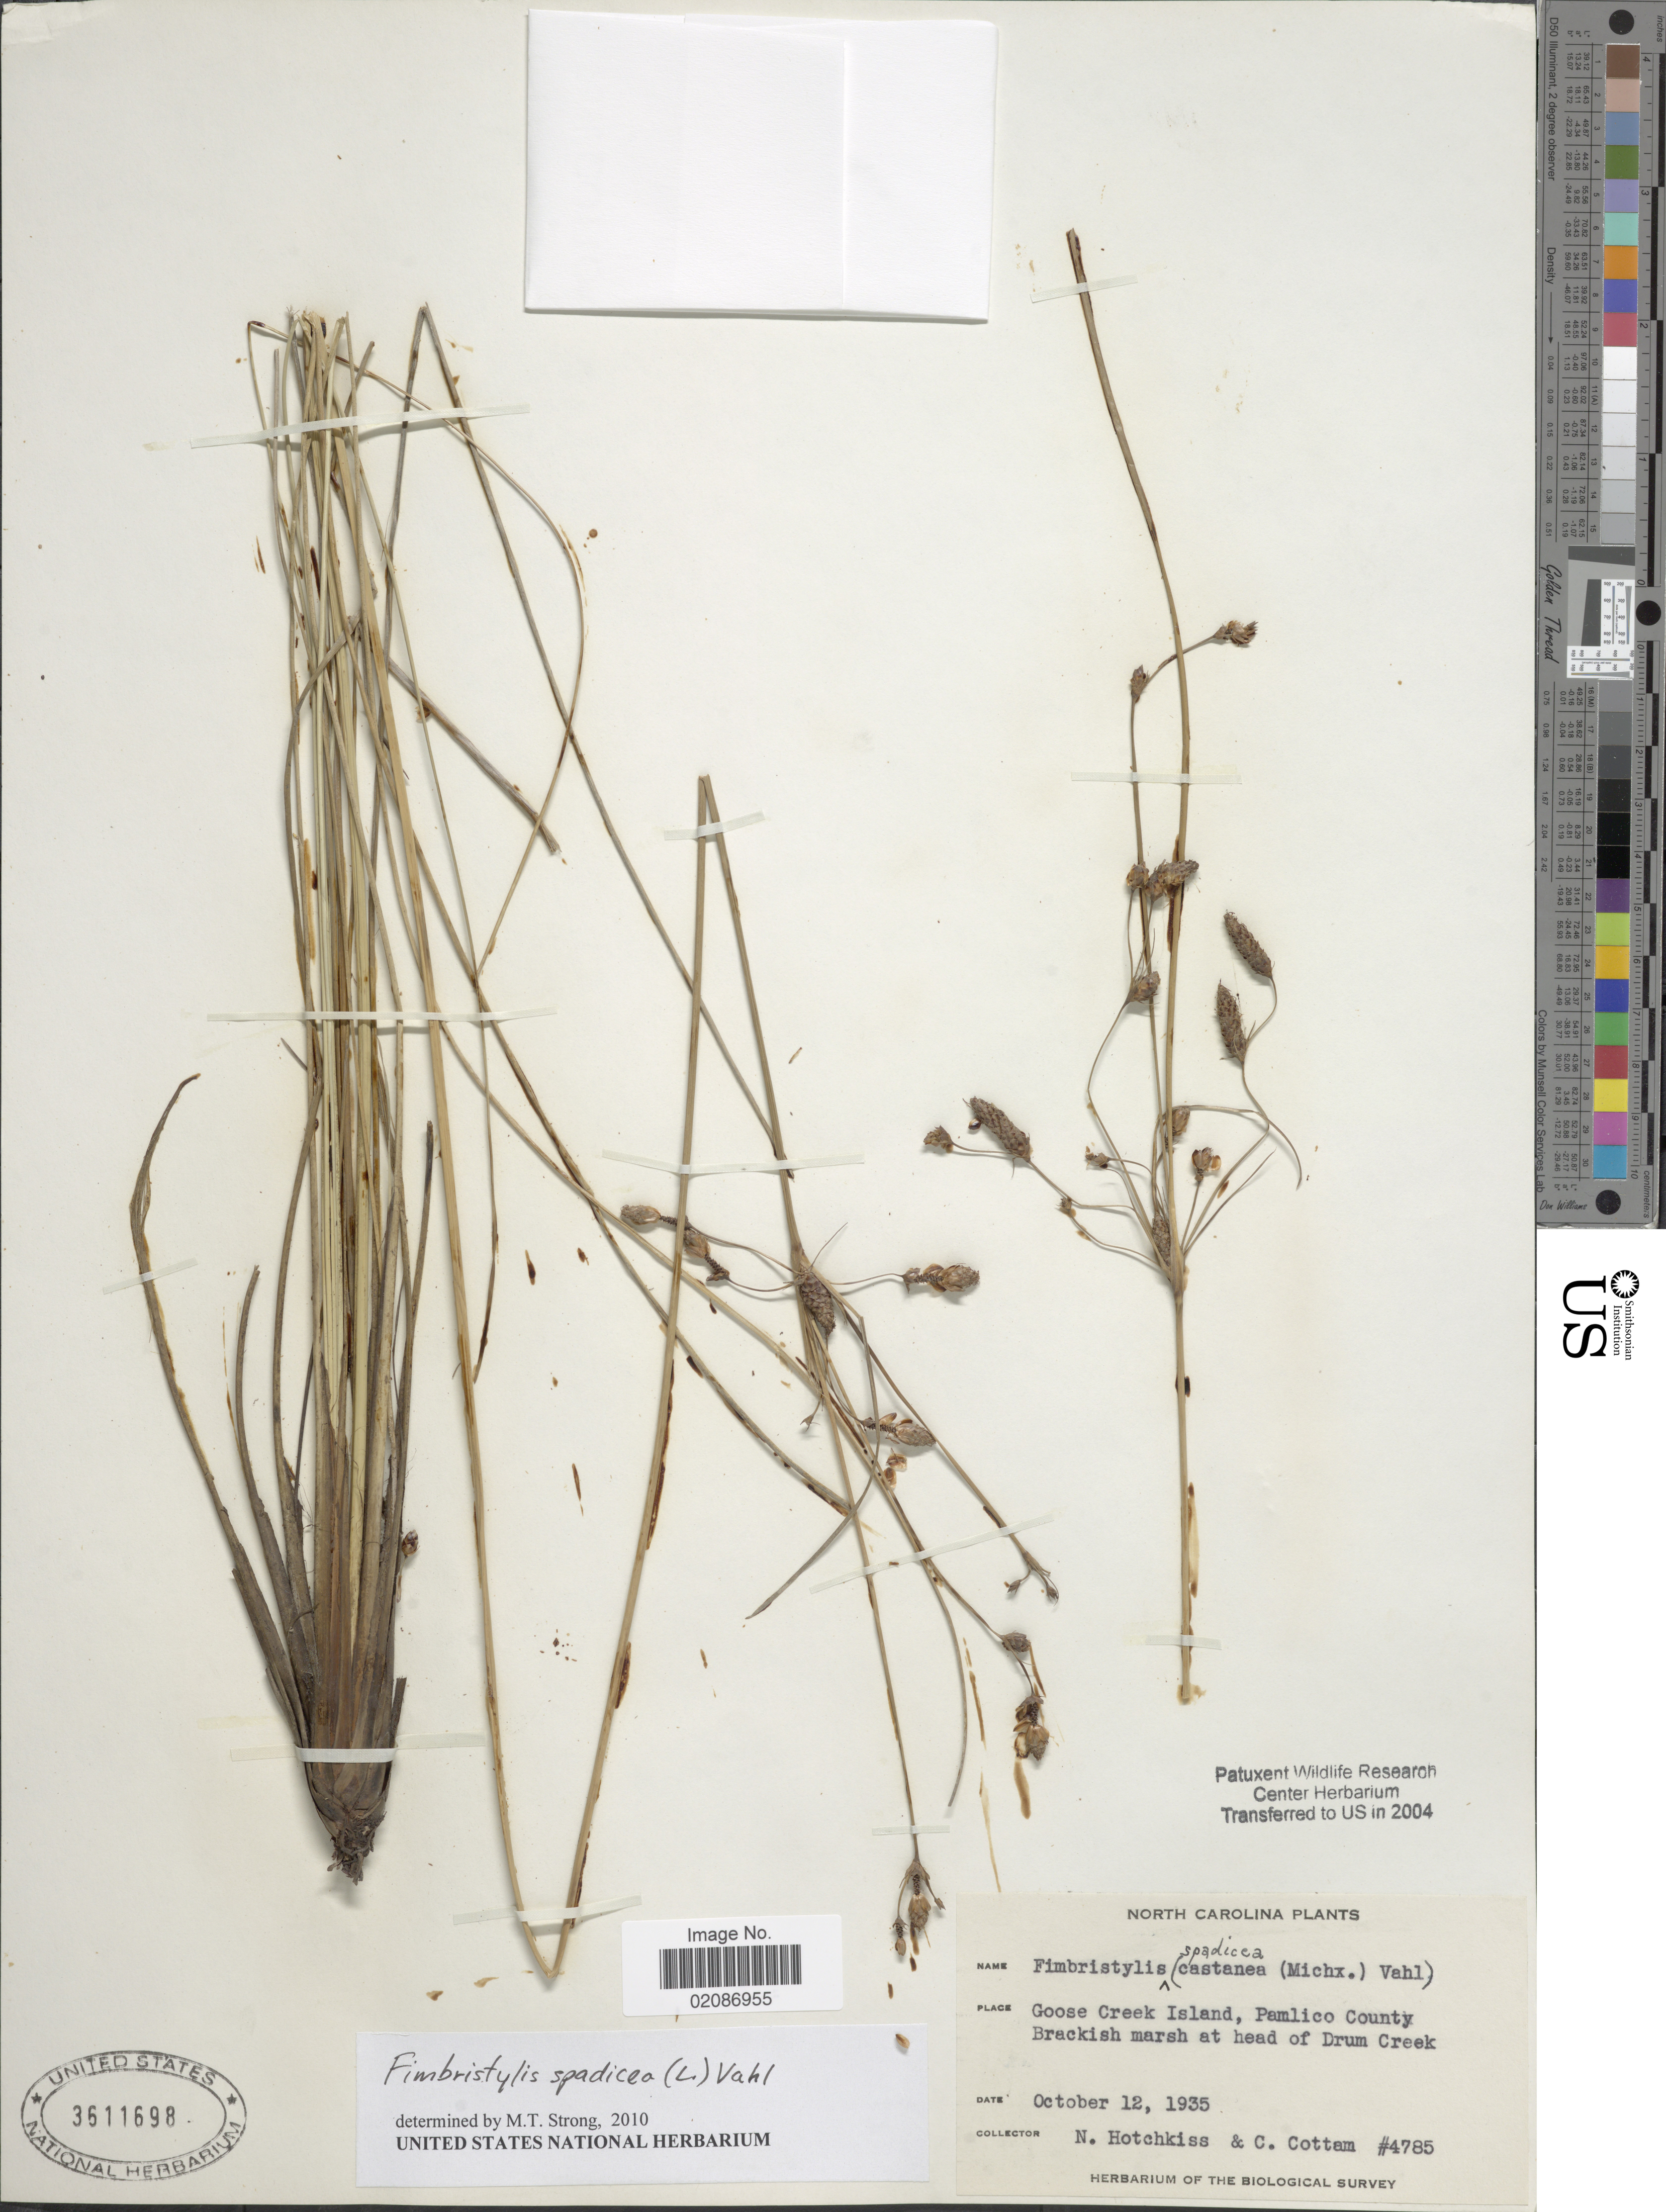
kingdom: Plantae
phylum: Tracheophyta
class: Liliopsida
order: Poales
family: Cyperaceae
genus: Fimbristylis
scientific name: Fimbristylis castanea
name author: (Michx.) Vahl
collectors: N. Hotchkiss & C. Cottam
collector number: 4785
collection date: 1935-10-12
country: United States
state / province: North Carolina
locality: Goose Creek Island, Pamlico County, Brackish marsh at head of Drum Creek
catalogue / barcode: US 3611698